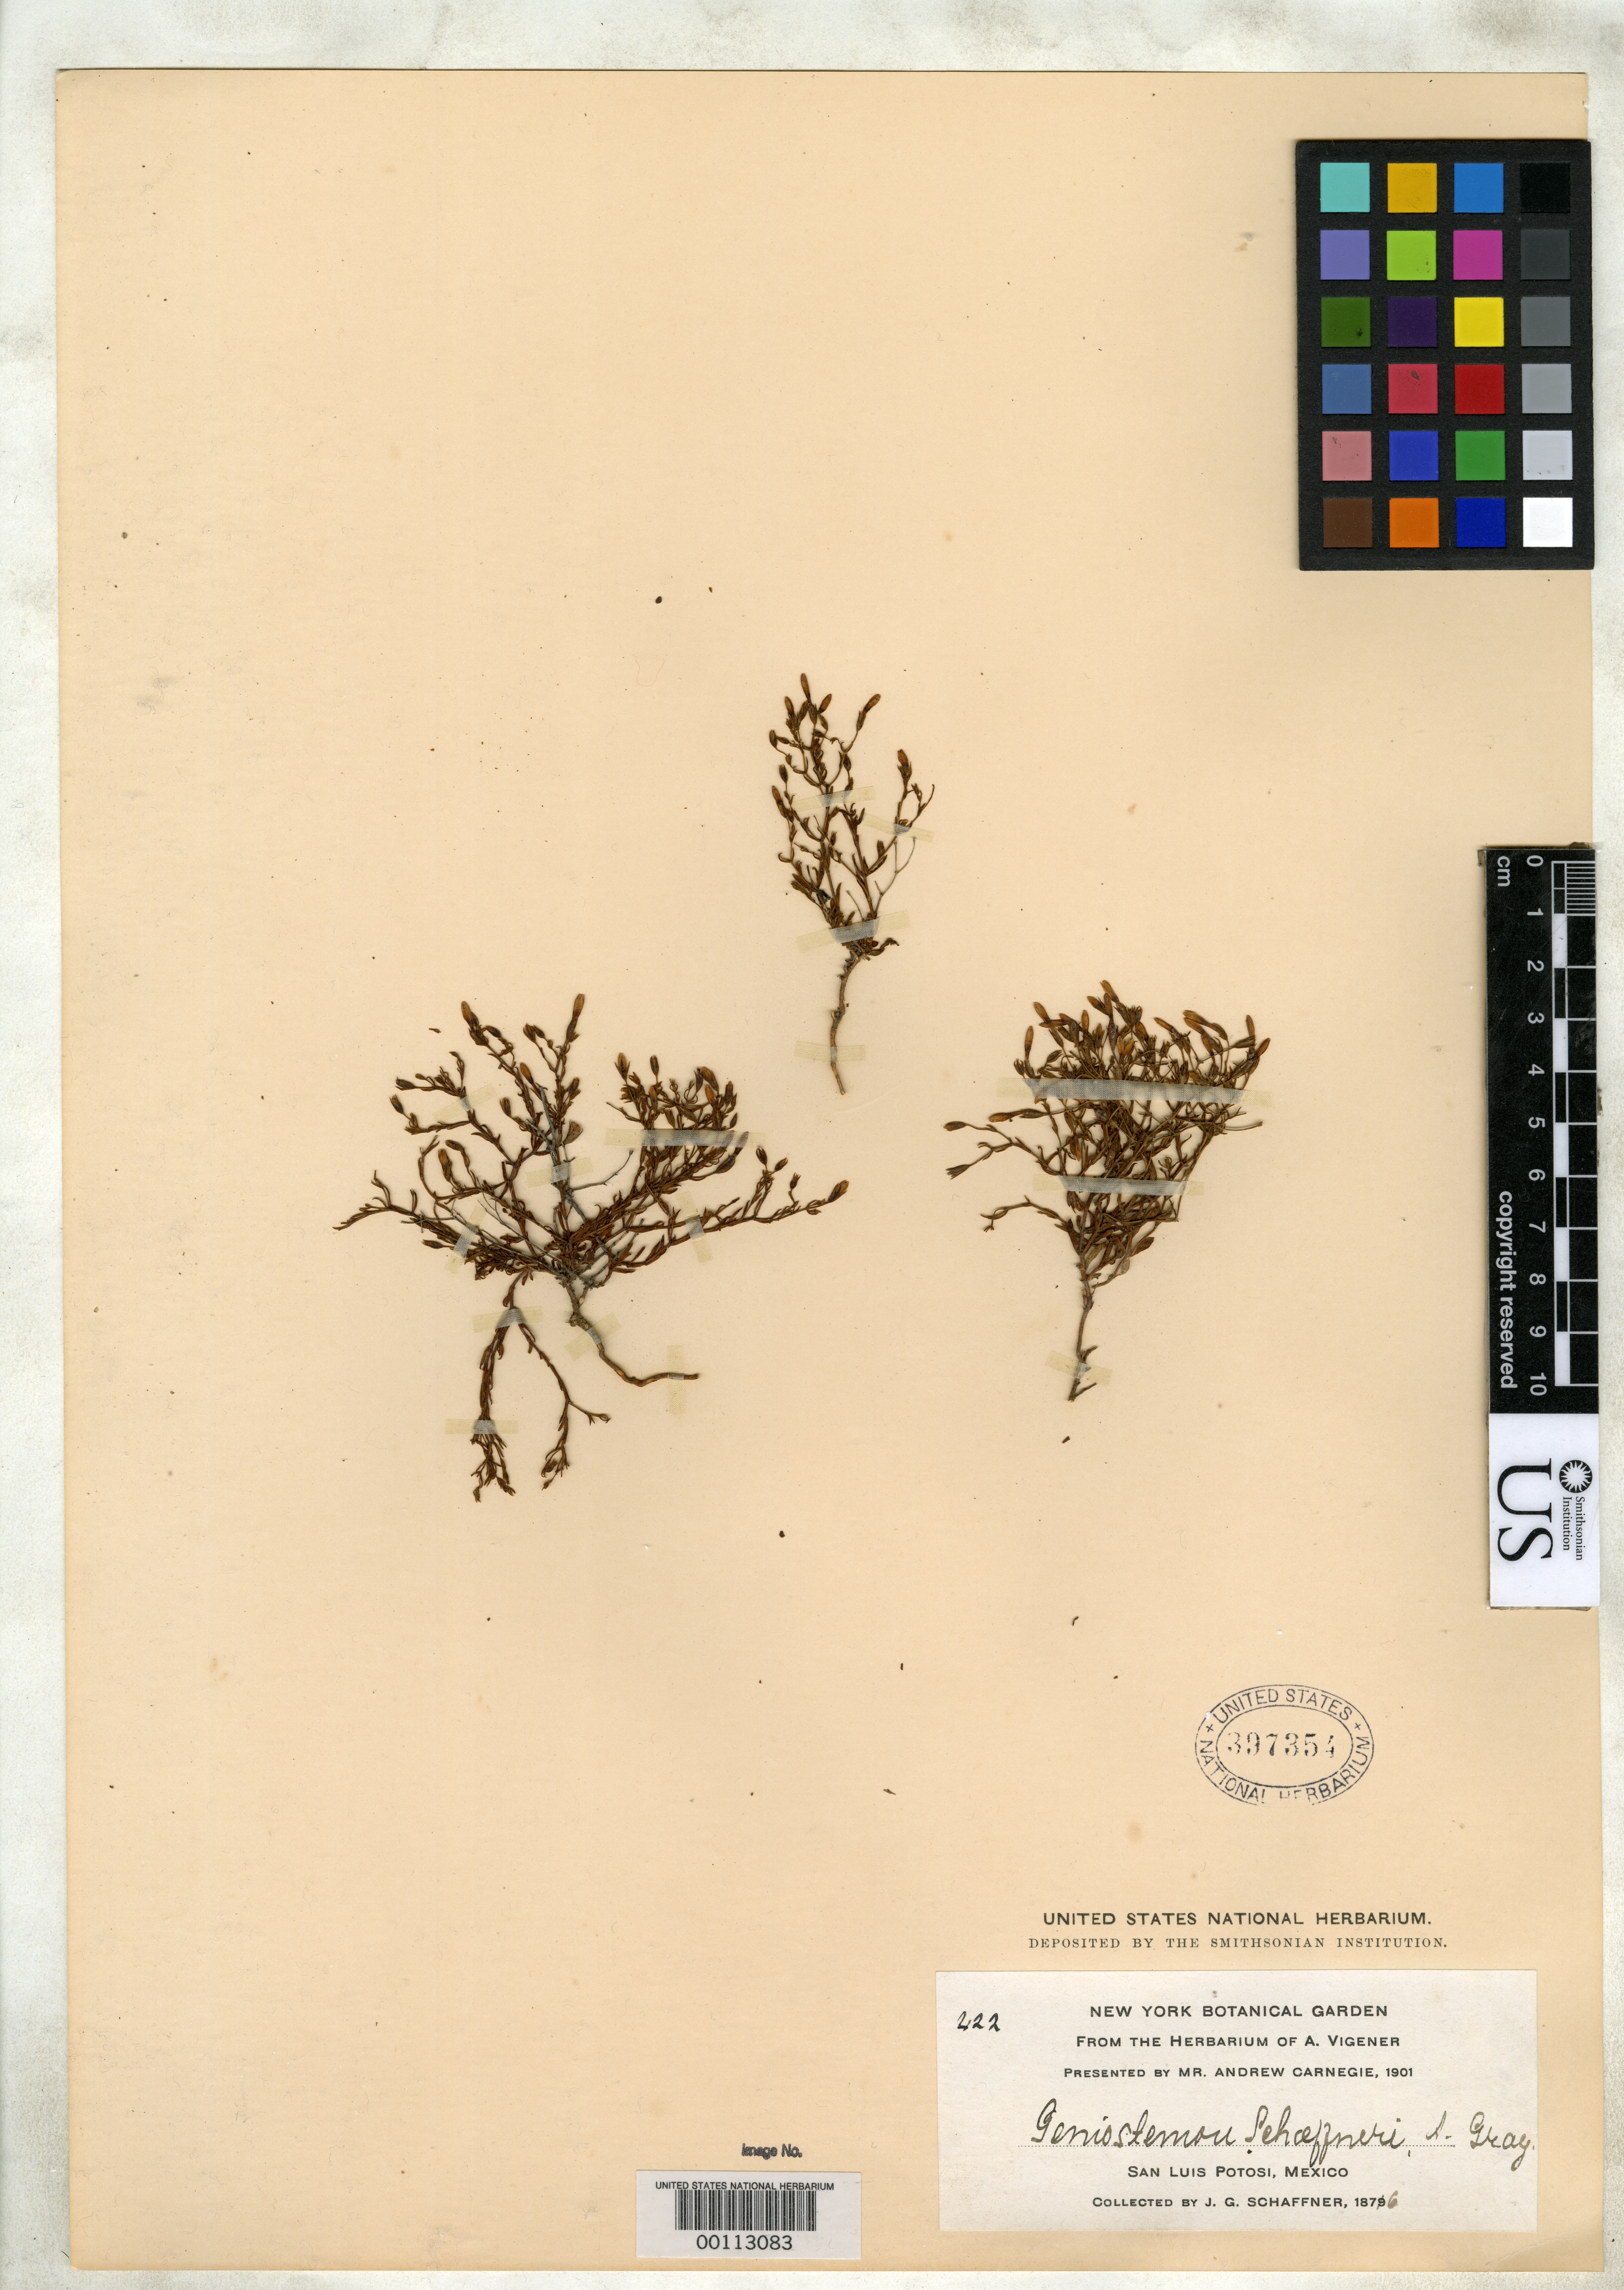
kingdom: Plantae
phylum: Tracheophyta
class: Magnoliopsida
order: Gentianales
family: Gentianaceae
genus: Geniostemon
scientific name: Geniostemon schaffneri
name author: A. Gray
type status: Type Collection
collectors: J. G. Schaffner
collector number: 422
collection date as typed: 1876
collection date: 1876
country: Mexico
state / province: San Luis Potosi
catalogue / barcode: US 397354